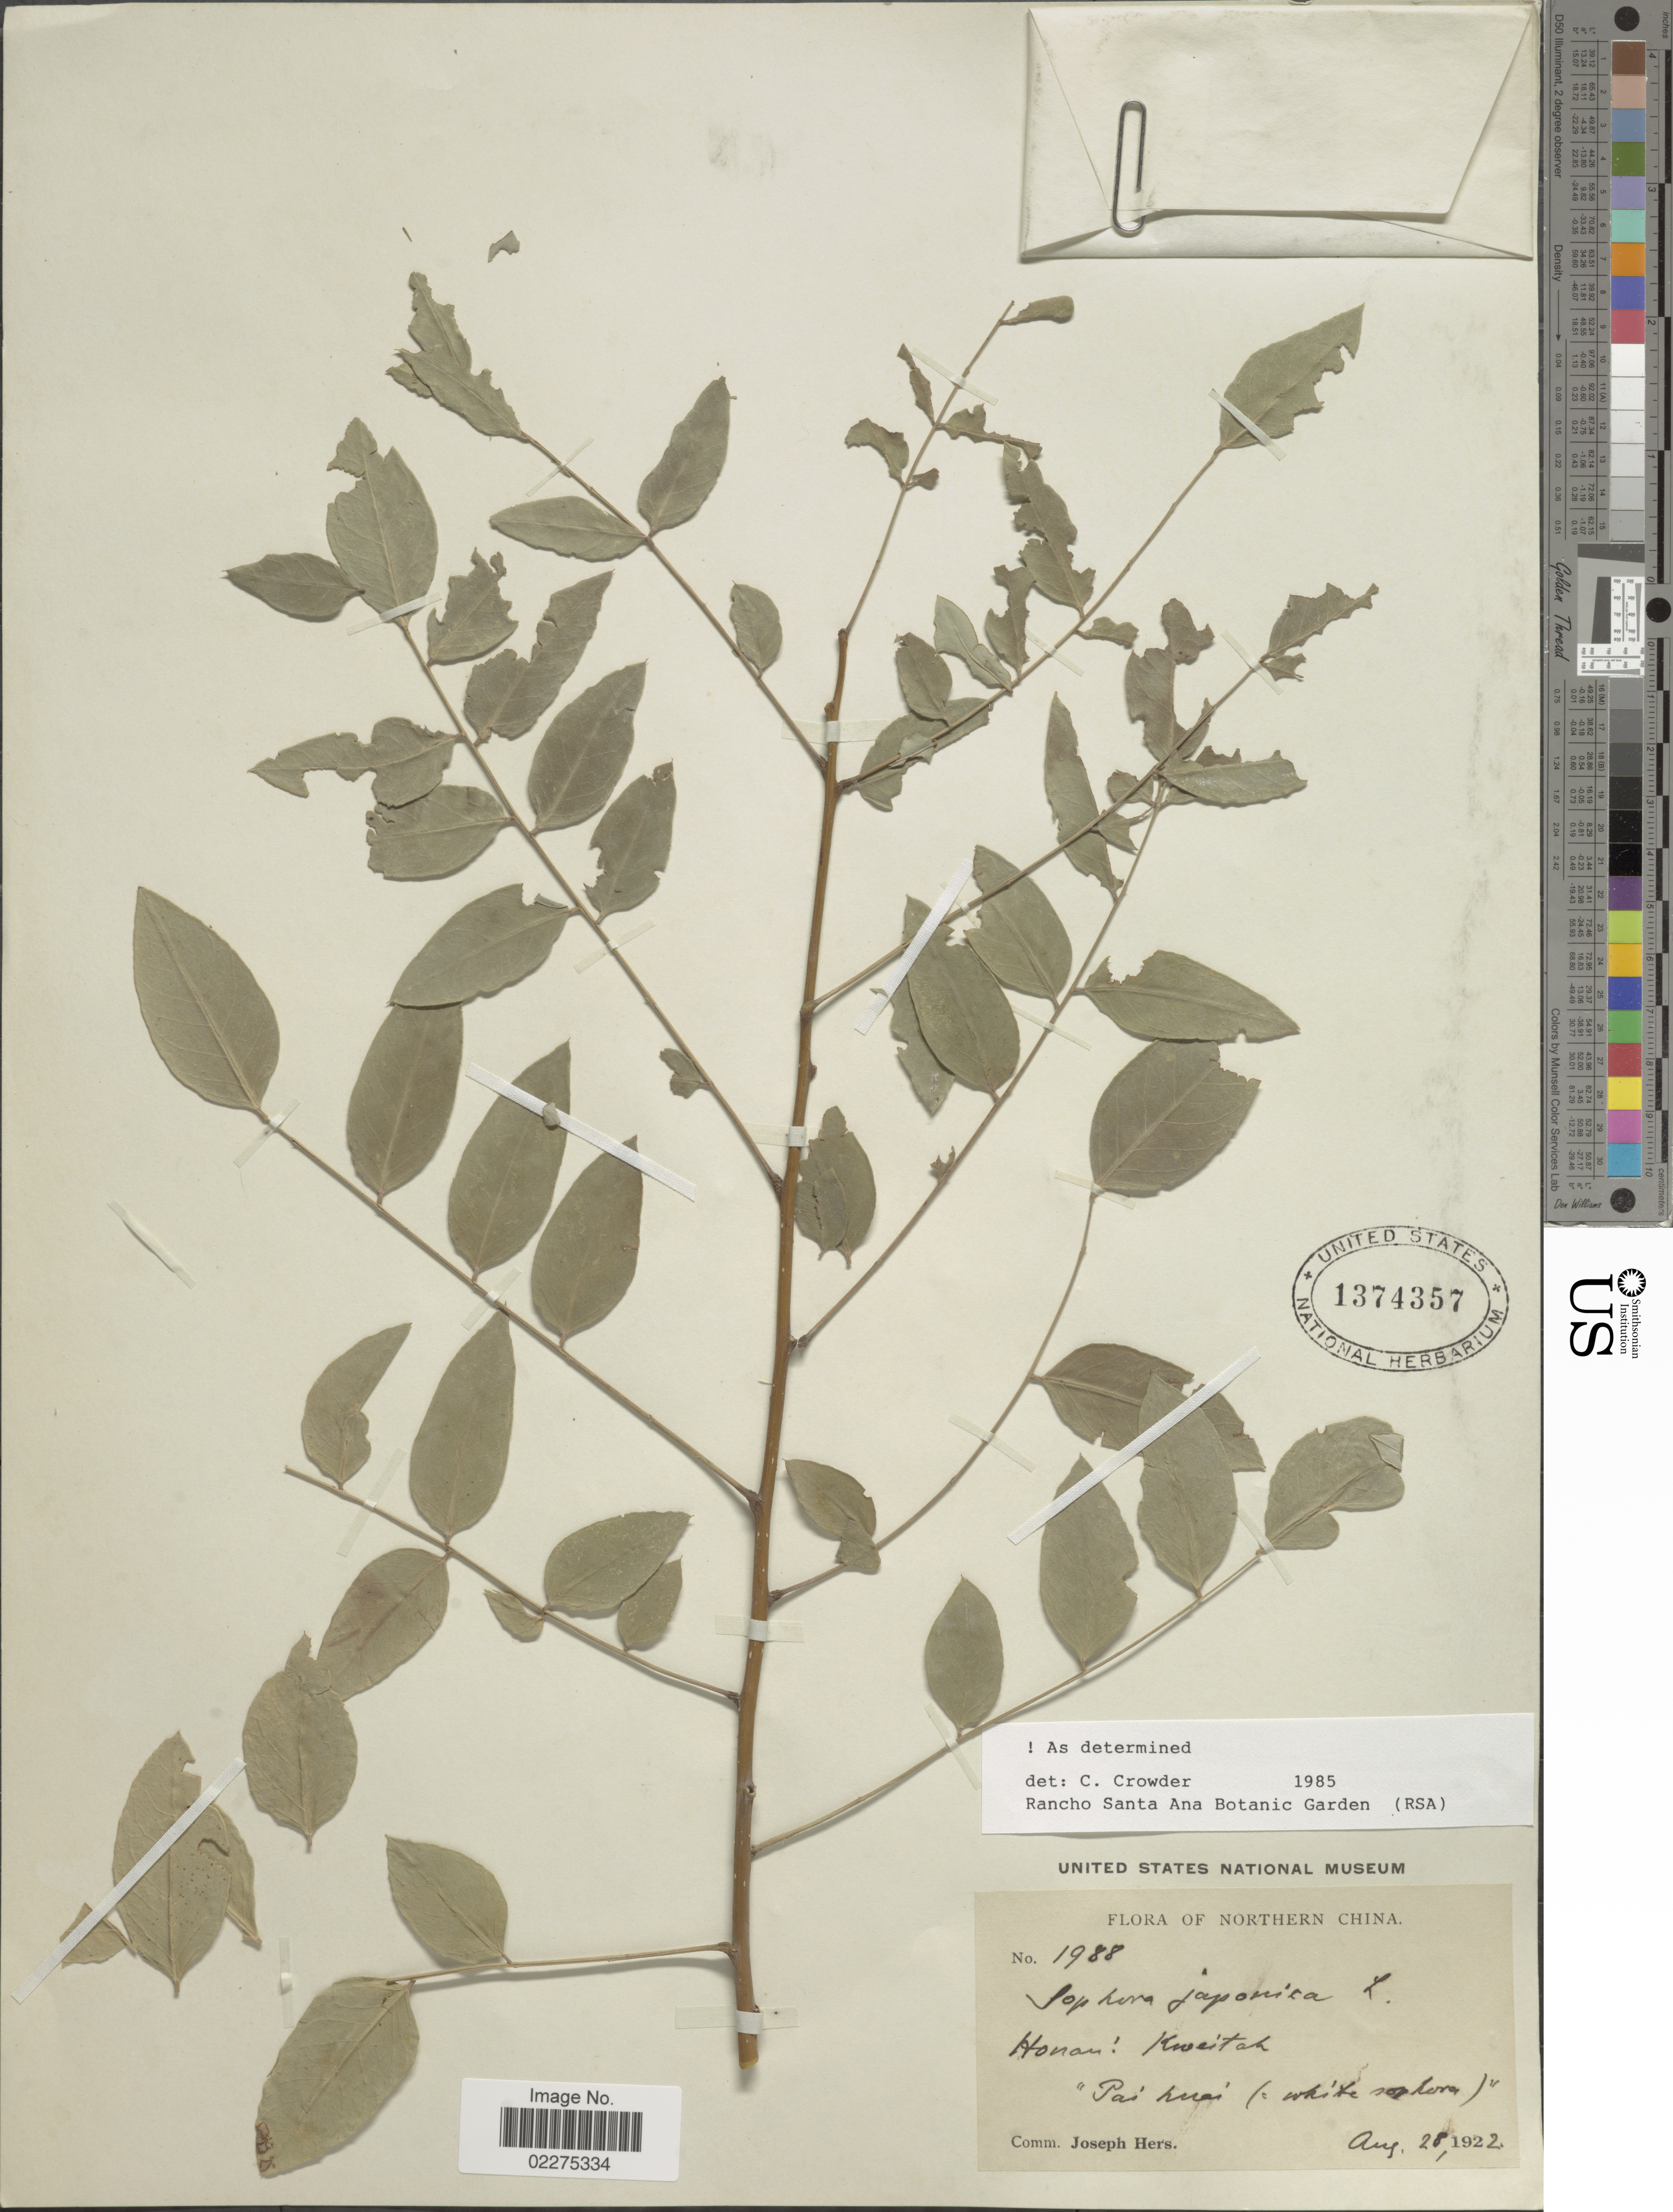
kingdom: Plantae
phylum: Tracheophyta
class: Magnoliopsida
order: Fabales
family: Fabaceae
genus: Sophora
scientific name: Sophora japonica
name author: L.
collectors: United States National Museum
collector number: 1988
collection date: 1922-08-28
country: China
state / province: Henan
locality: Honan: Kweitah. Northern China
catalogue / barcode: US 1374357